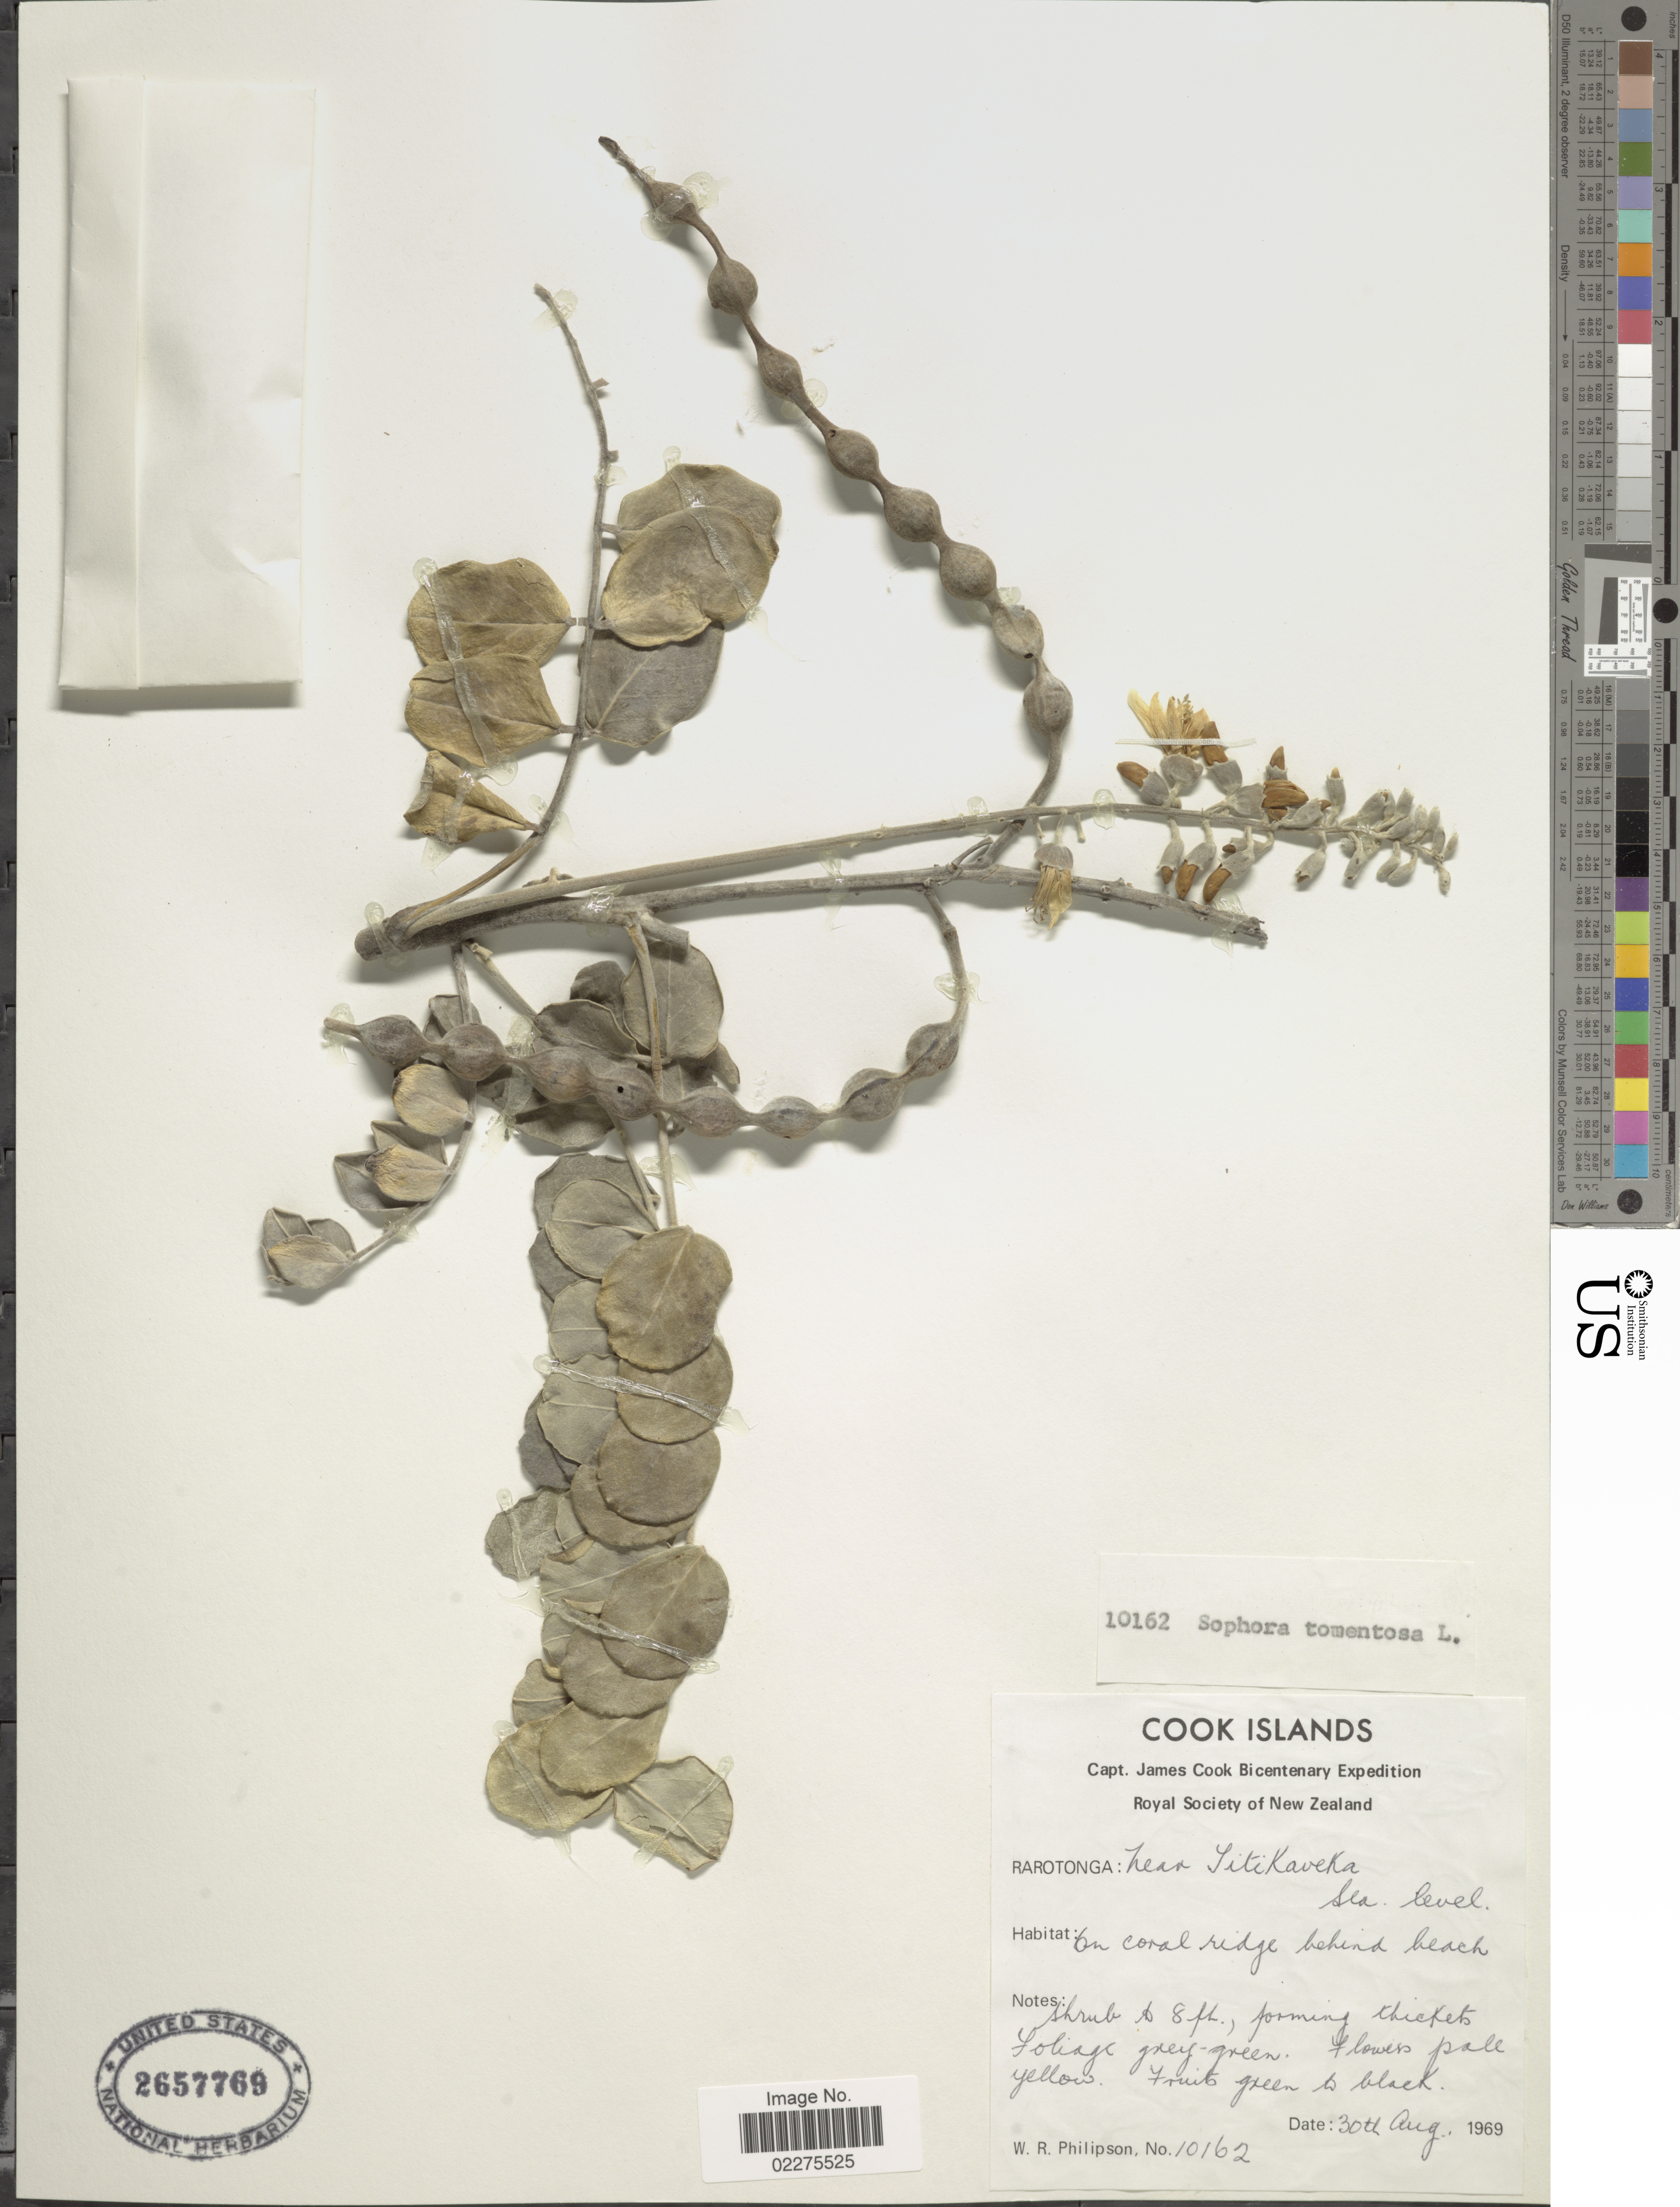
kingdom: Plantae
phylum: Tracheophyta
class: Magnoliopsida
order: Fabales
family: Fabaceae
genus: Sophora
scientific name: Sophora tomentosa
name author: L.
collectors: W. R. Philipson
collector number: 10162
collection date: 1969-08-30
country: Cook Islands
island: Rarotonga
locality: Rarotonga: near Sitikaveka [interpreted]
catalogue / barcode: US 2657769